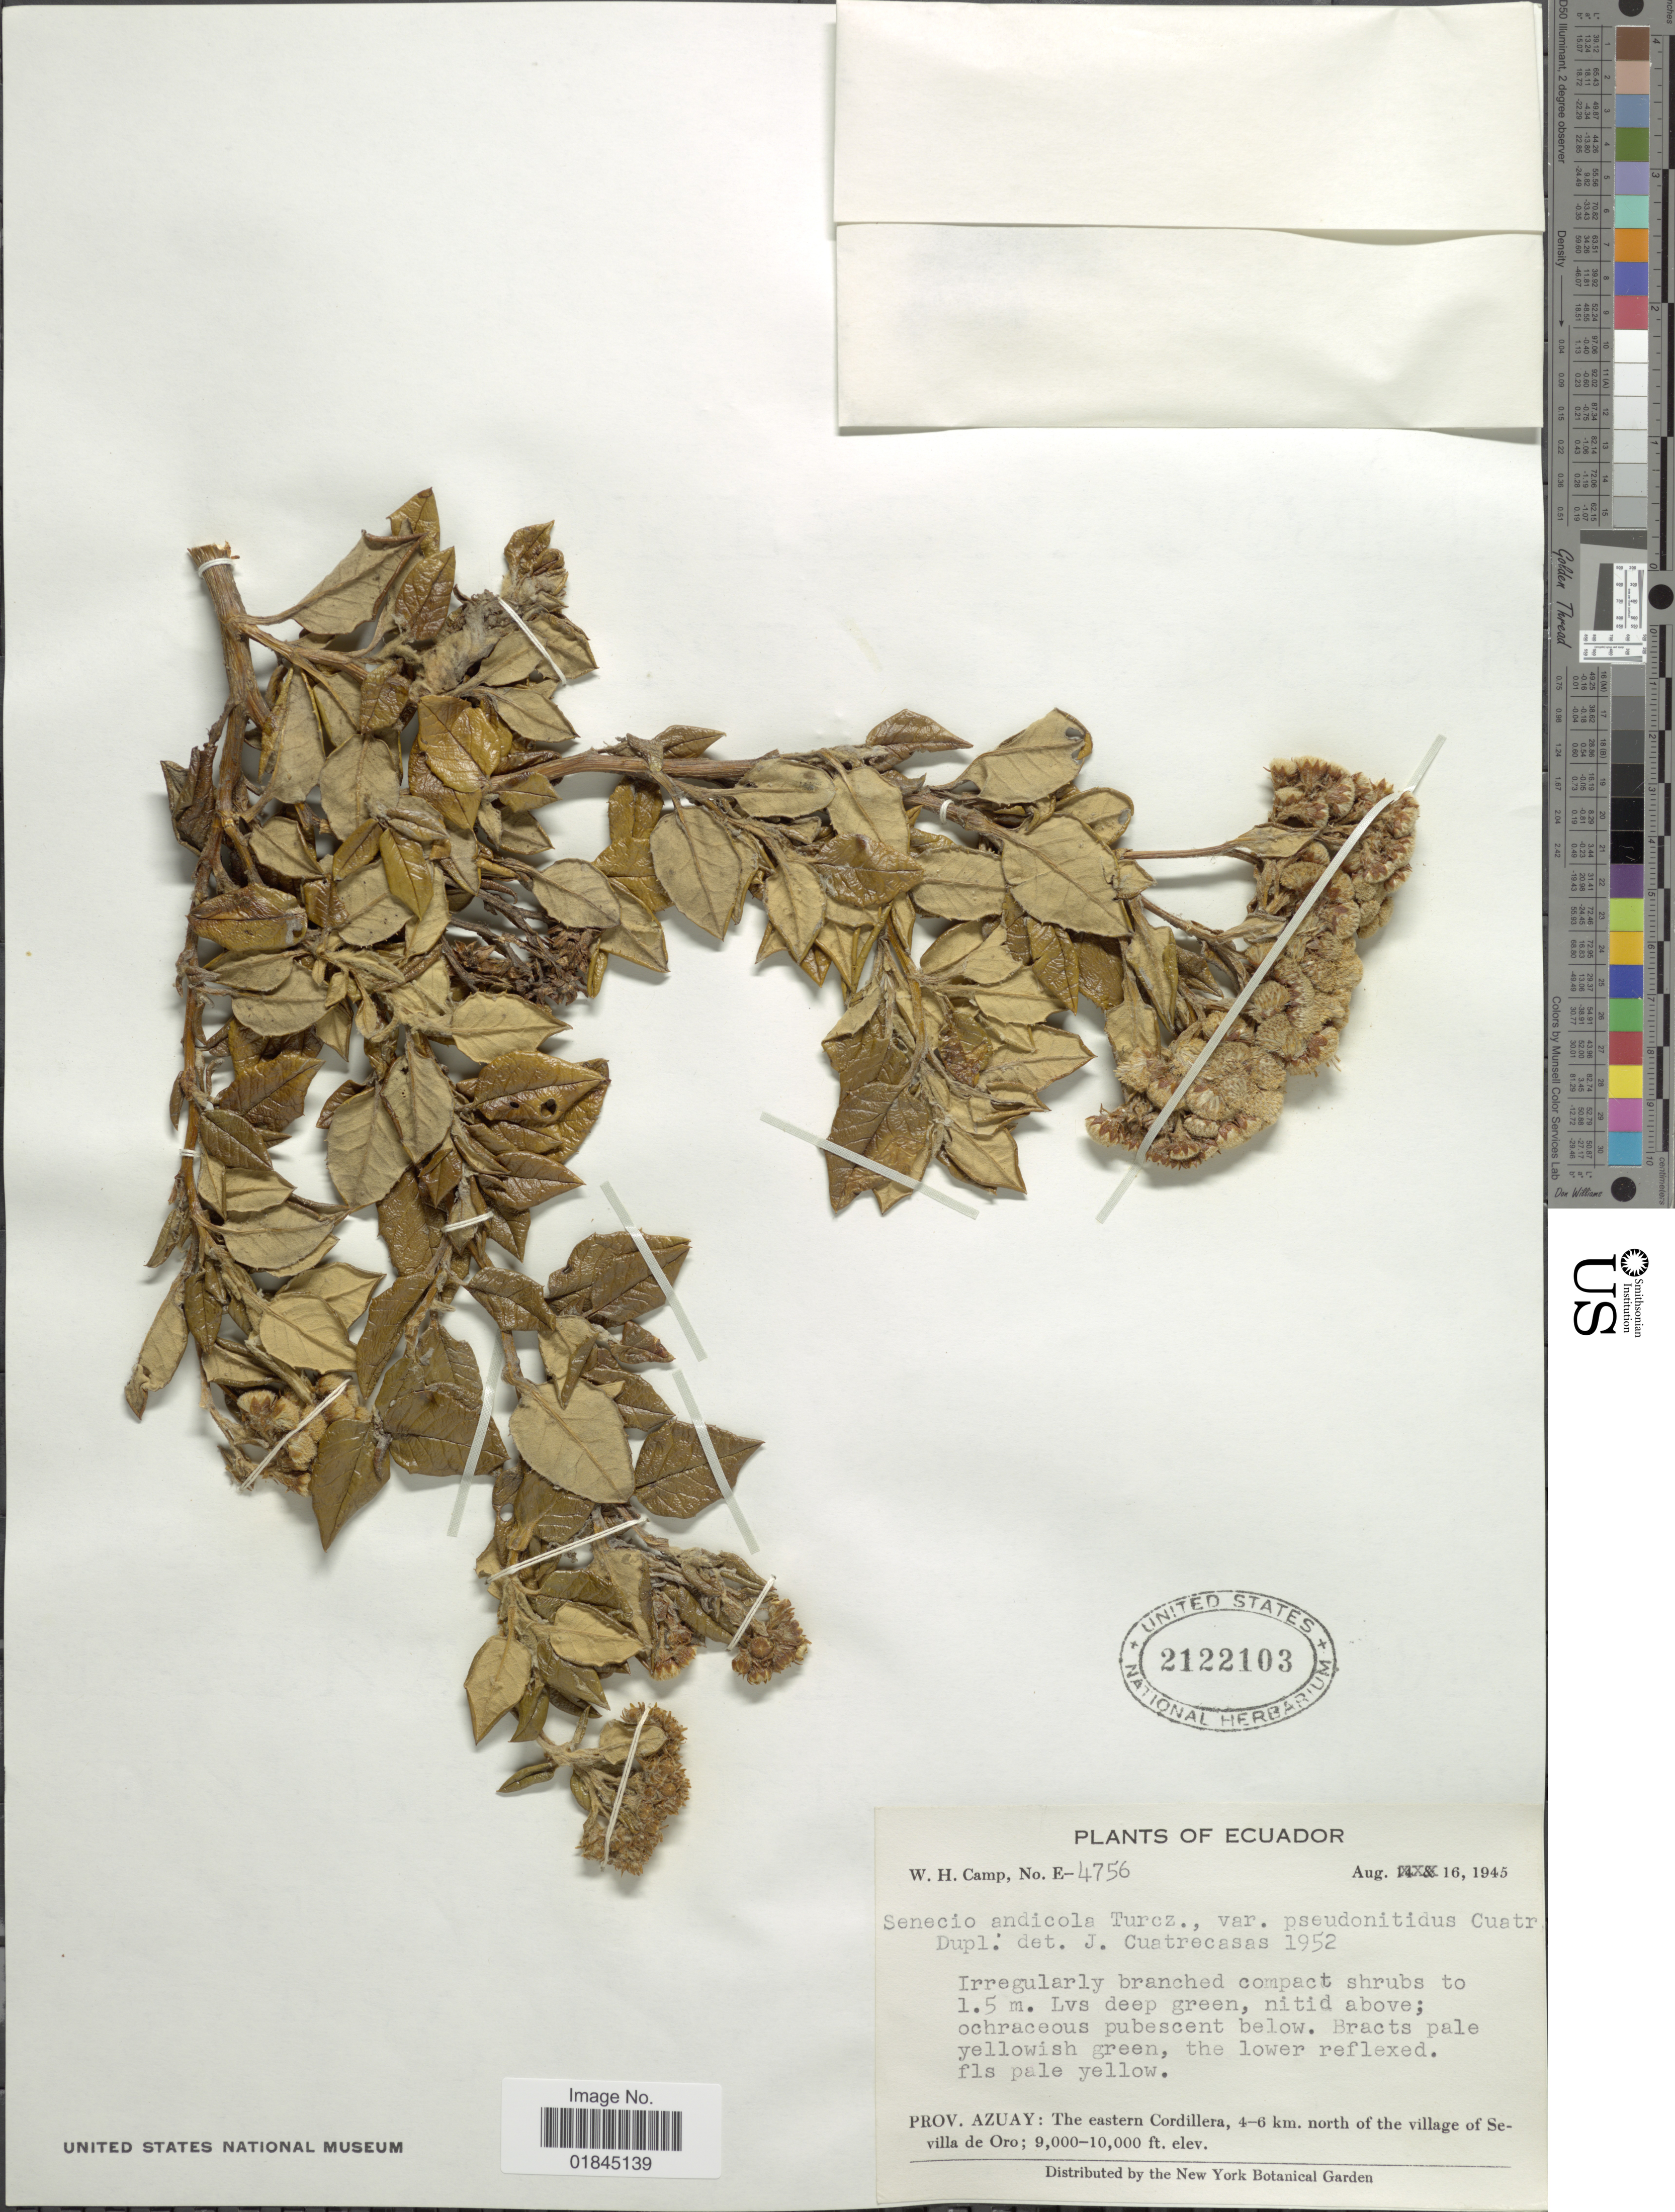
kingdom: Plantae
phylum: Tracheophyta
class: Magnoliopsida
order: Asterales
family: Asteraceae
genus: Pentacalia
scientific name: Pentacalia andicola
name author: (Turcz.) Cuatrec.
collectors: W. H. Camp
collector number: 4756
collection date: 1945-08-16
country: Ecuador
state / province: Azuay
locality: Prov. Azuay: The eastern Cordillera, 4-6 km. north of the village of Sevilla de Oro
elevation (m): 2743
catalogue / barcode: US 2122103